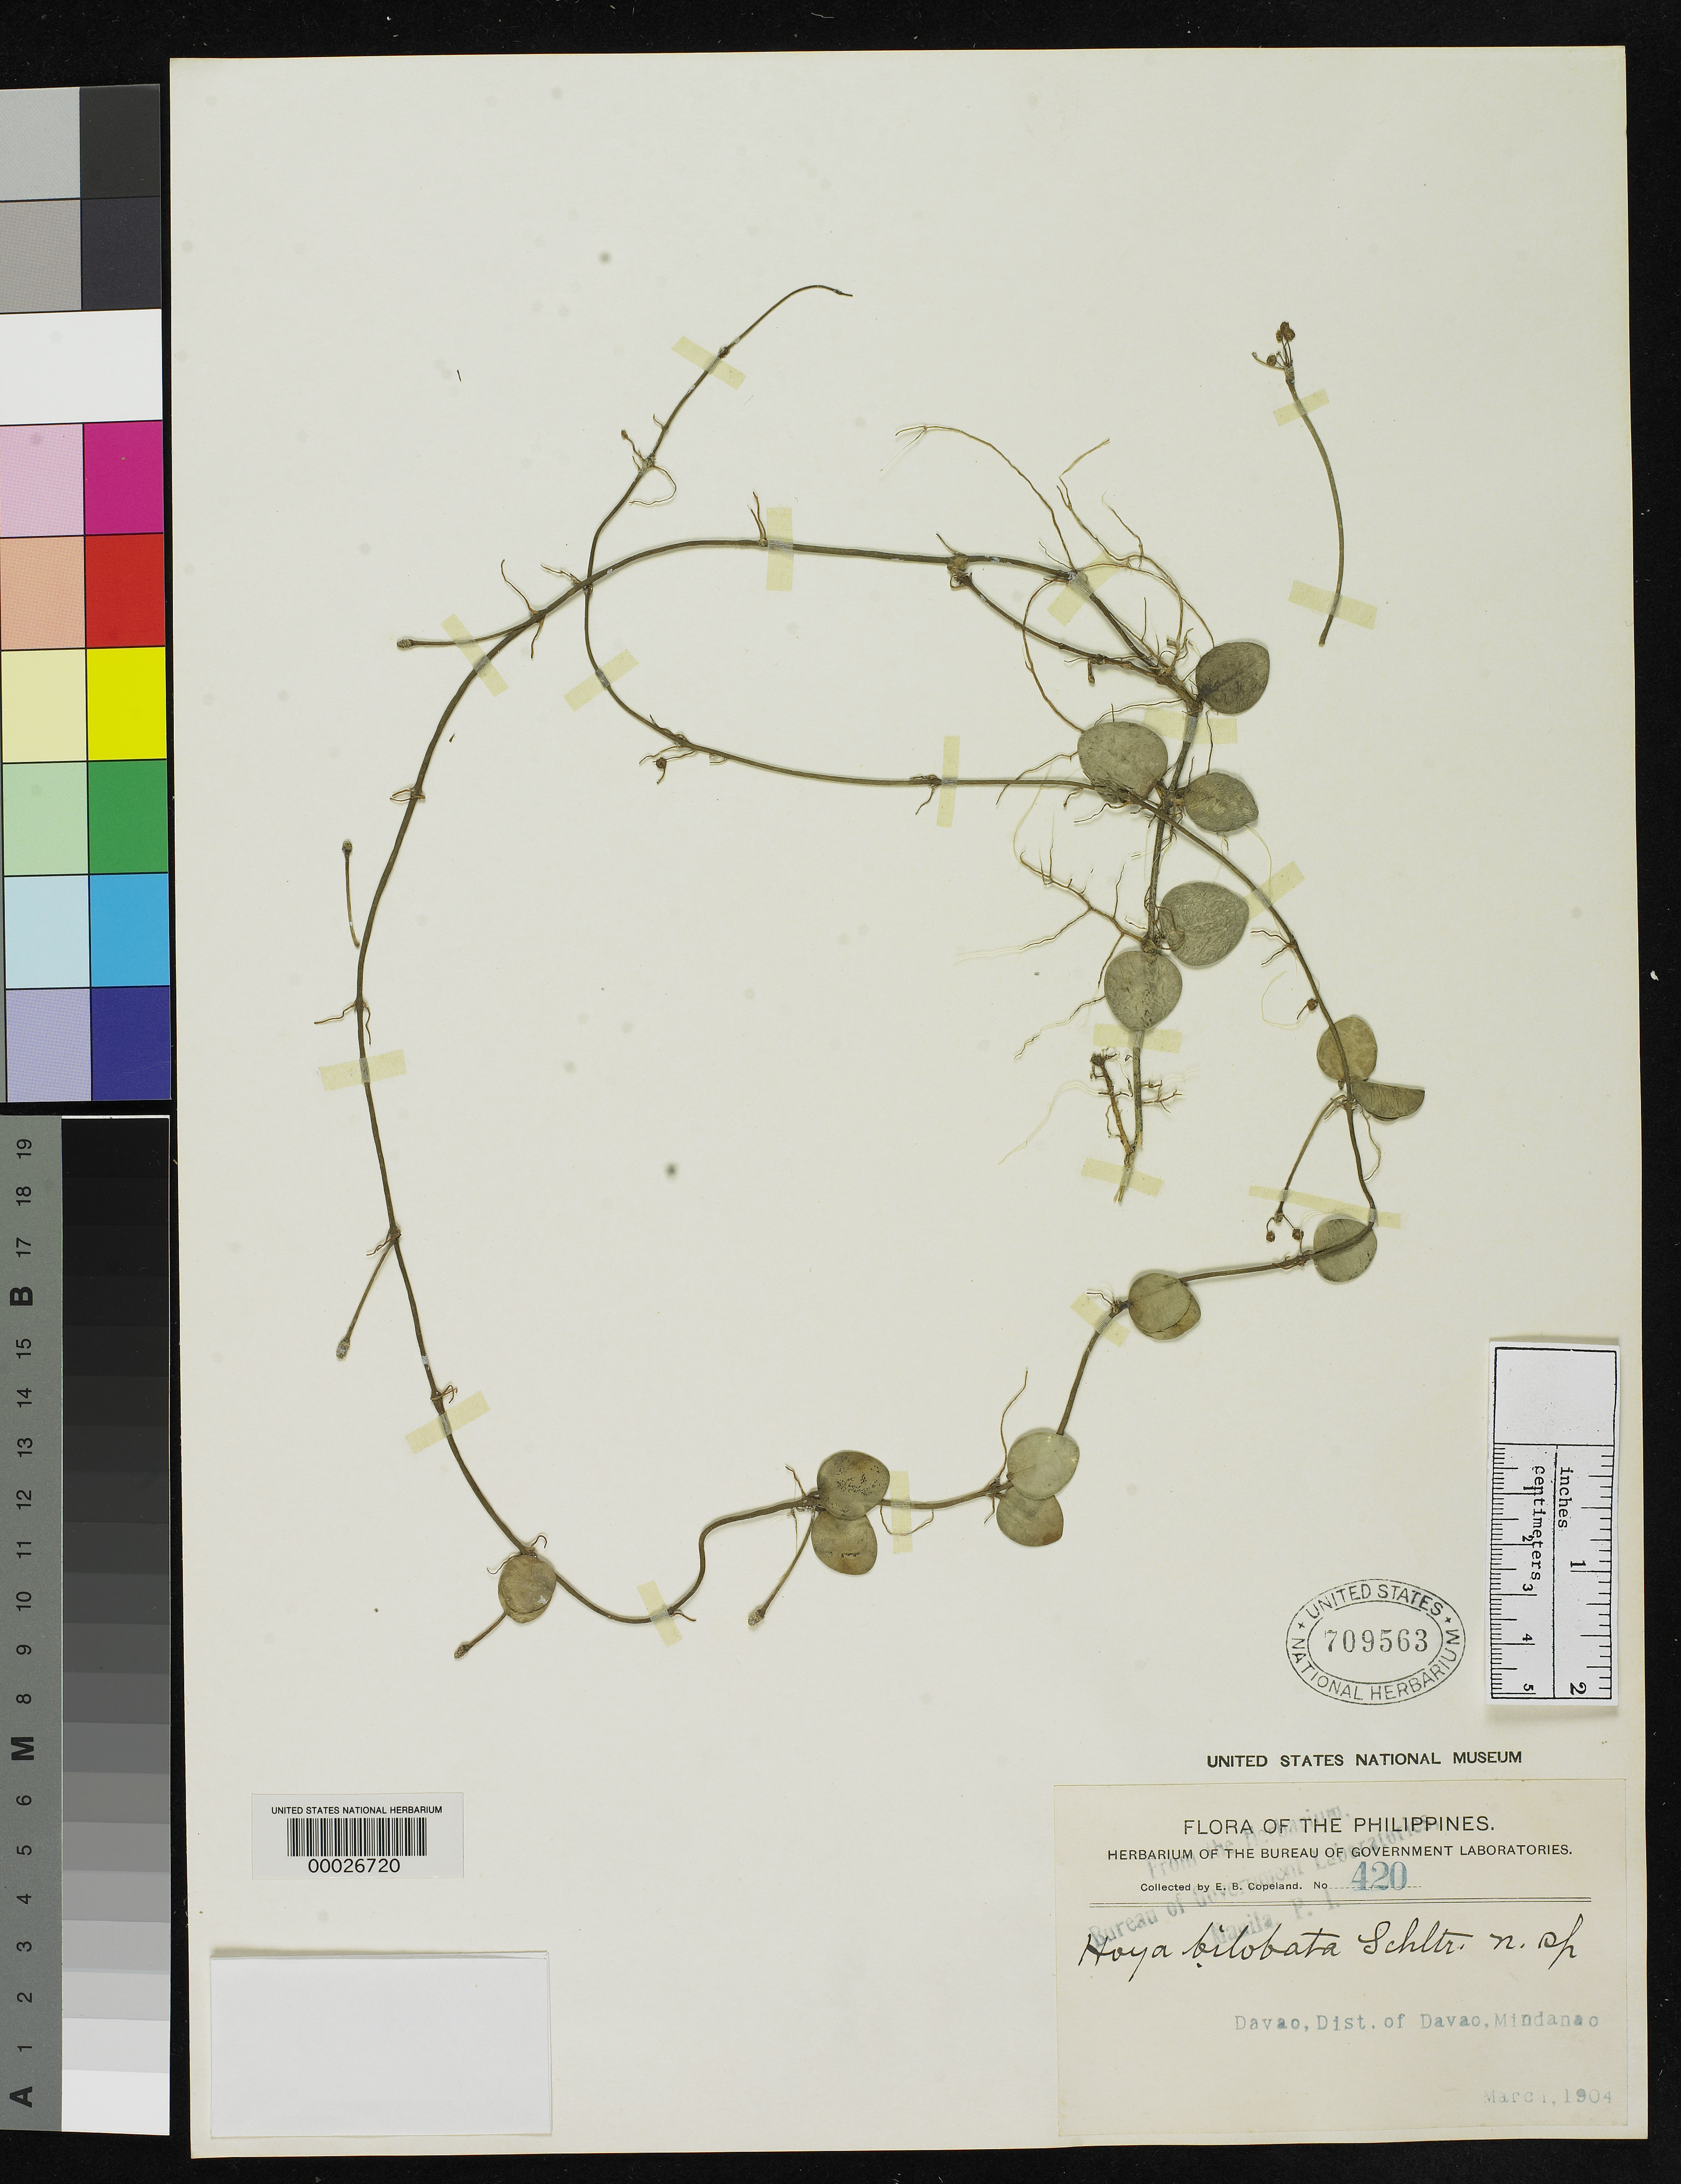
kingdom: Plantae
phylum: Tracheophyta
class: Magnoliopsida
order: Gentianales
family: Apocynaceae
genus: Hoya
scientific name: Hoya bilobata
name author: Schltr.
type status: Isotype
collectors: E. B. Copeland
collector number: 420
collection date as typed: Mar 1904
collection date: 1904-03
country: Philippines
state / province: Davao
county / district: Davao del Sur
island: Mindanao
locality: Davao.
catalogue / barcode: US 709563